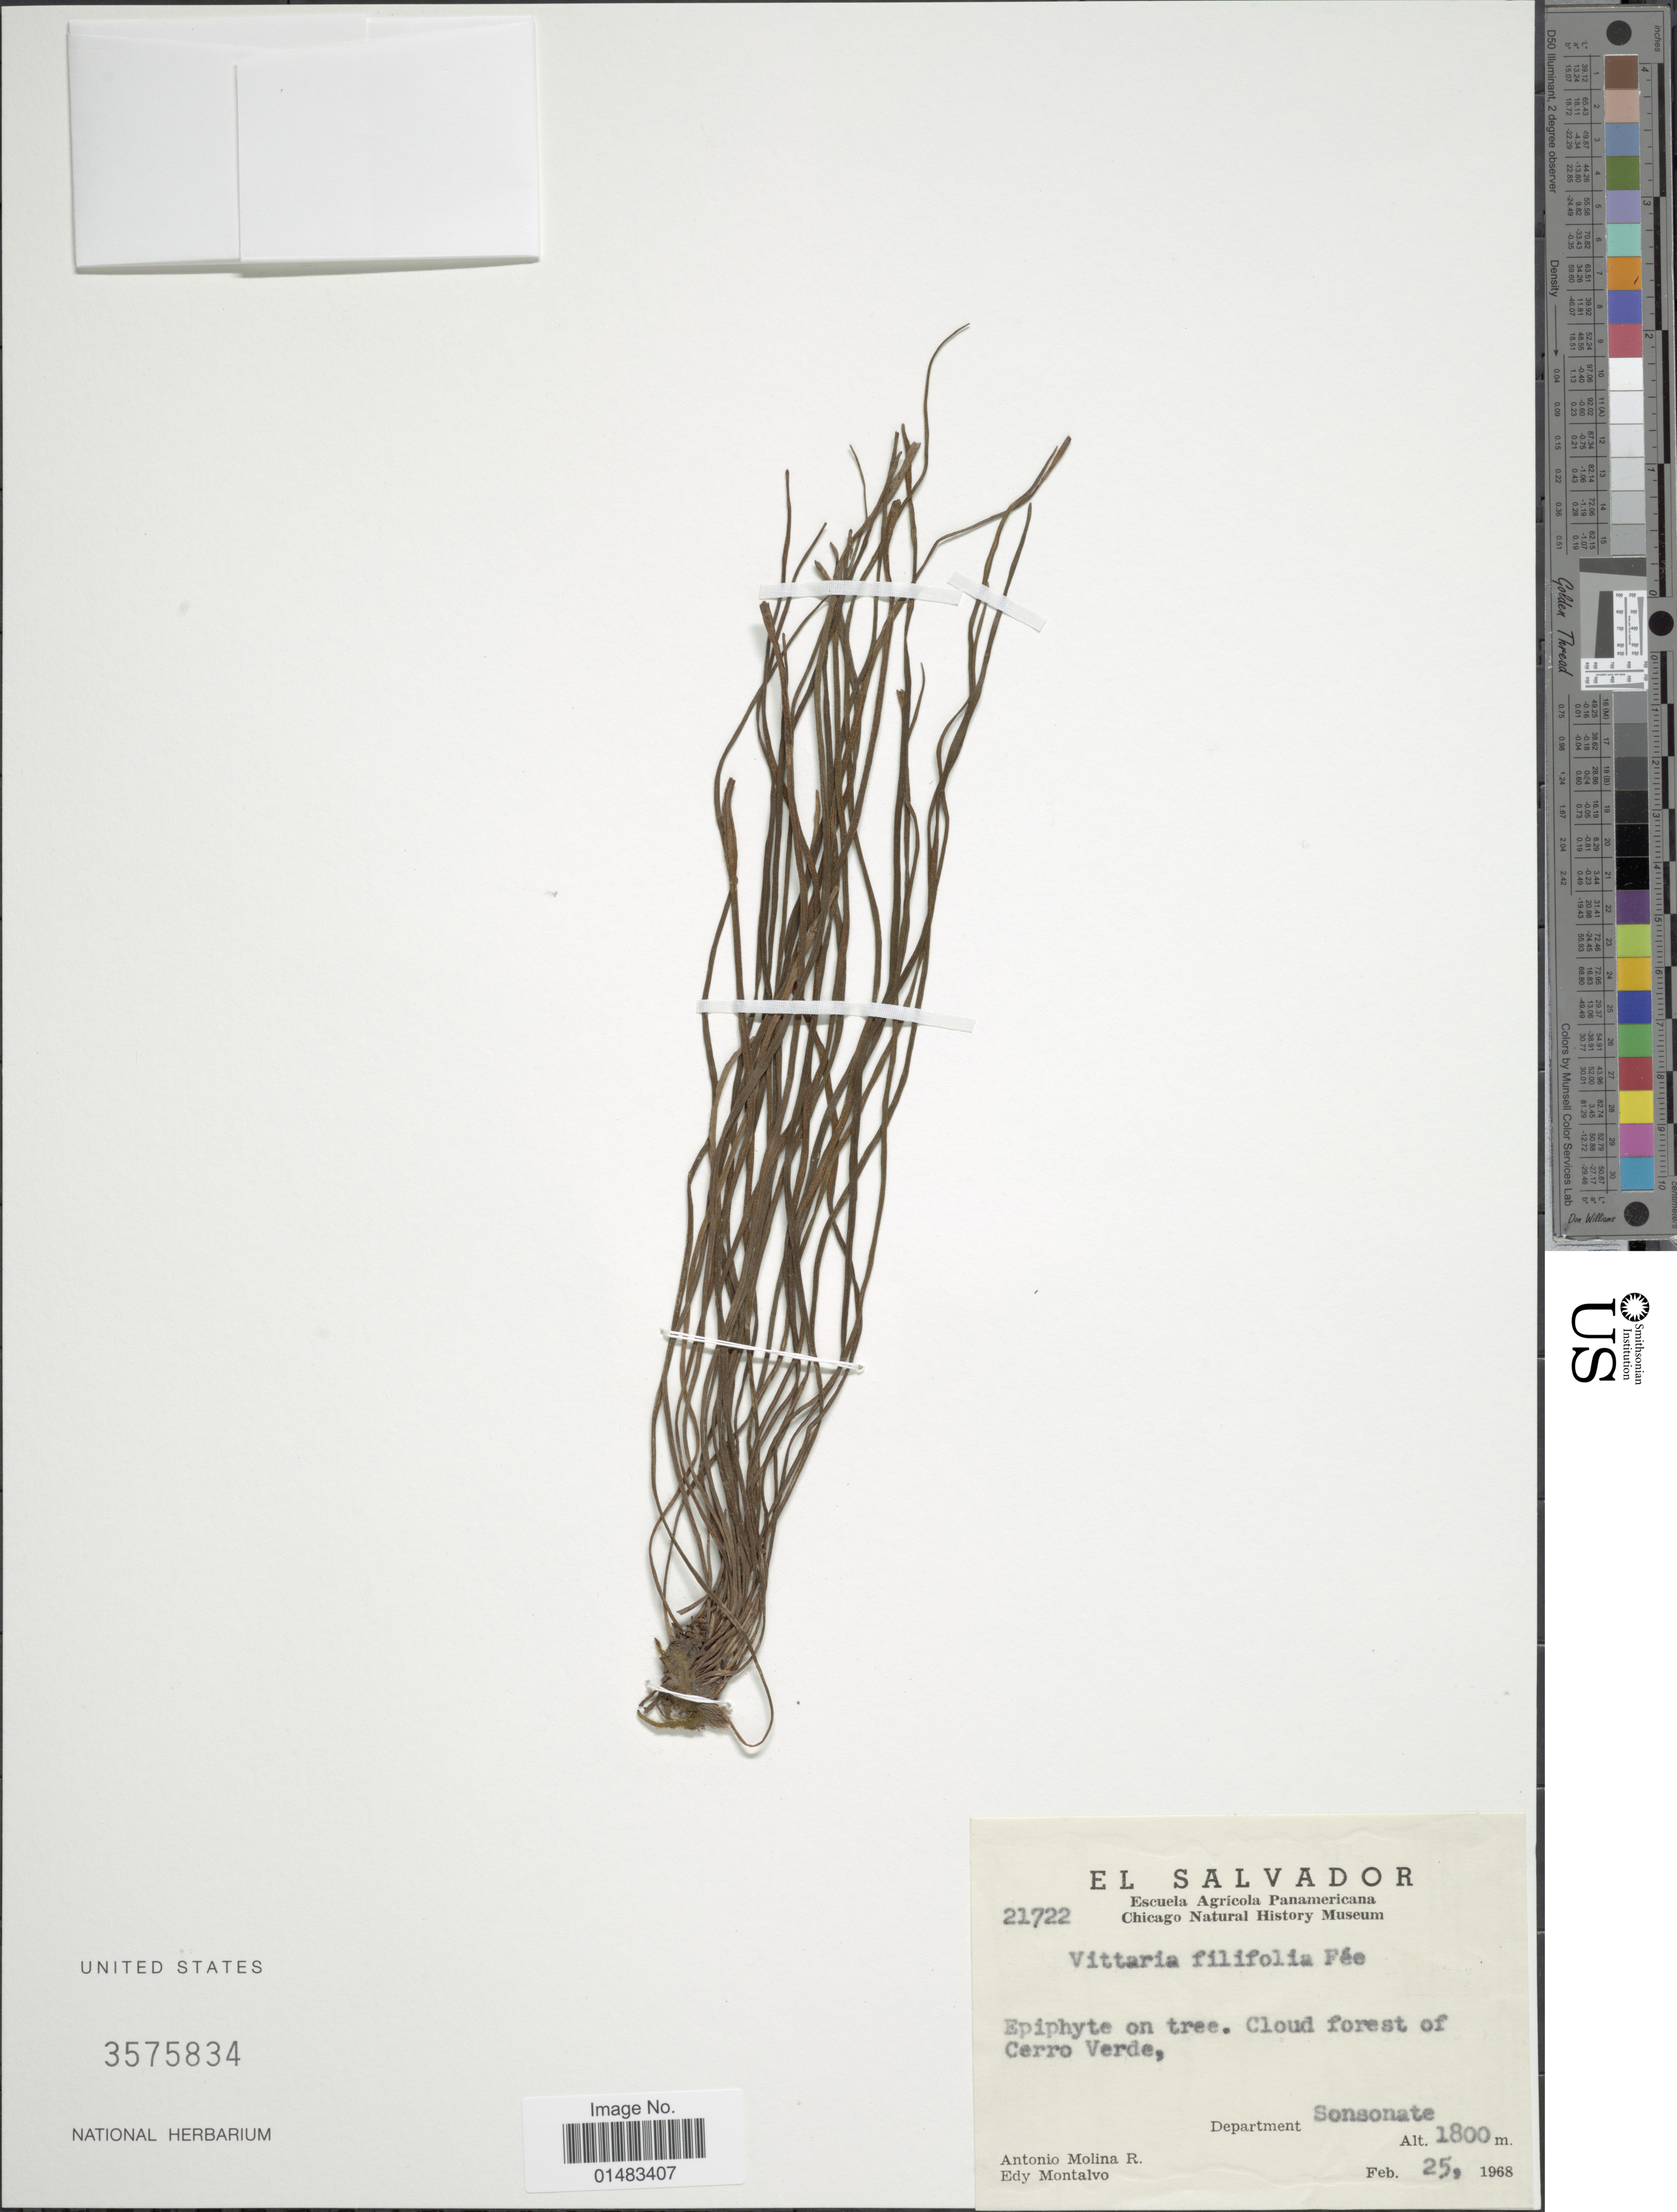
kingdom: Plantae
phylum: Tracheophyta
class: Polypodiopsida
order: Polypodiales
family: Pteridaceae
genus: Vittaria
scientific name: Vittaria filifolia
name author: Fée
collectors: A. R. Molina & E. A. Montalvo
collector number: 21722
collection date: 1968-02-25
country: El Salvador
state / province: Sonsonate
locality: Epiphyte on tree, cloud forest of Cerro Verde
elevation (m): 1800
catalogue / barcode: US 3575834